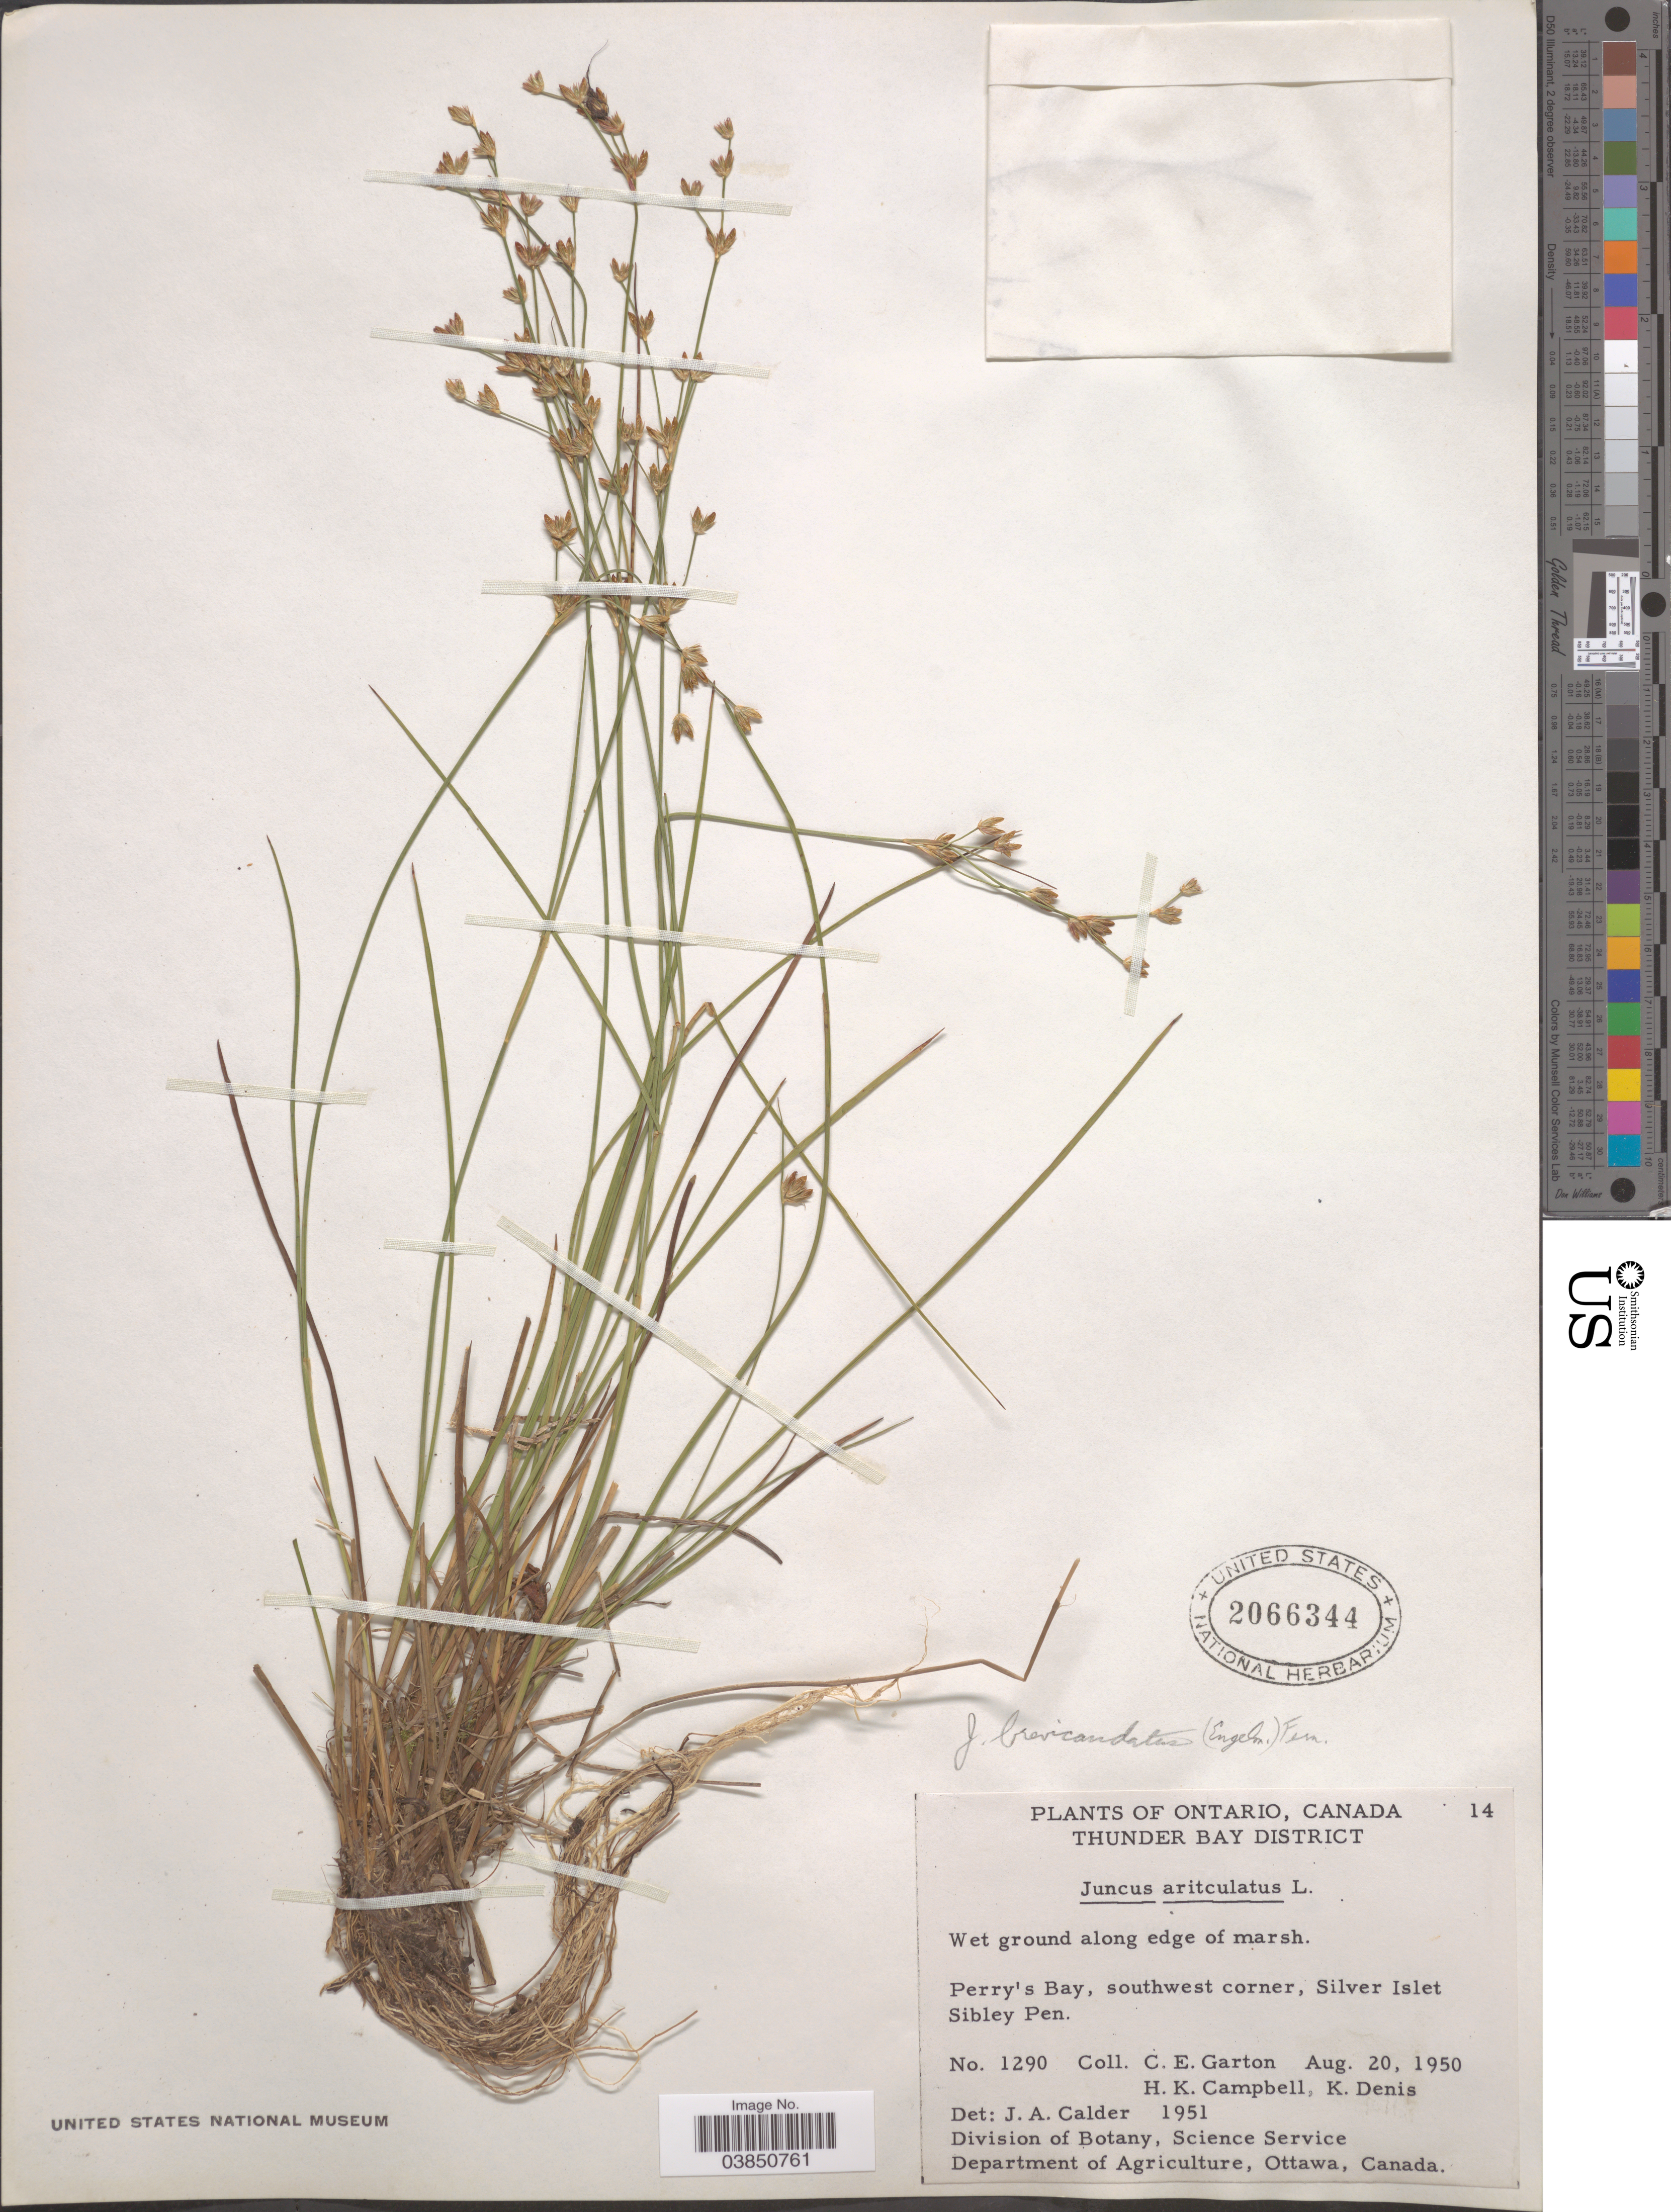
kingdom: Plantae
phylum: Tracheophyta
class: Liliopsida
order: Poales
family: Juncaceae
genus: Juncus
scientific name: Juncus brevicaudatus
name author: (Engelm.) Fernald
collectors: C. E. Garton, H. K. Campbell & K. Denis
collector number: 1290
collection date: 1950-08-20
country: Canada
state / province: Ontario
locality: Thunder Bay District. Perry's Bay, southwest corner, Silver Islet. Sibley Pen.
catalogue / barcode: US 2066344